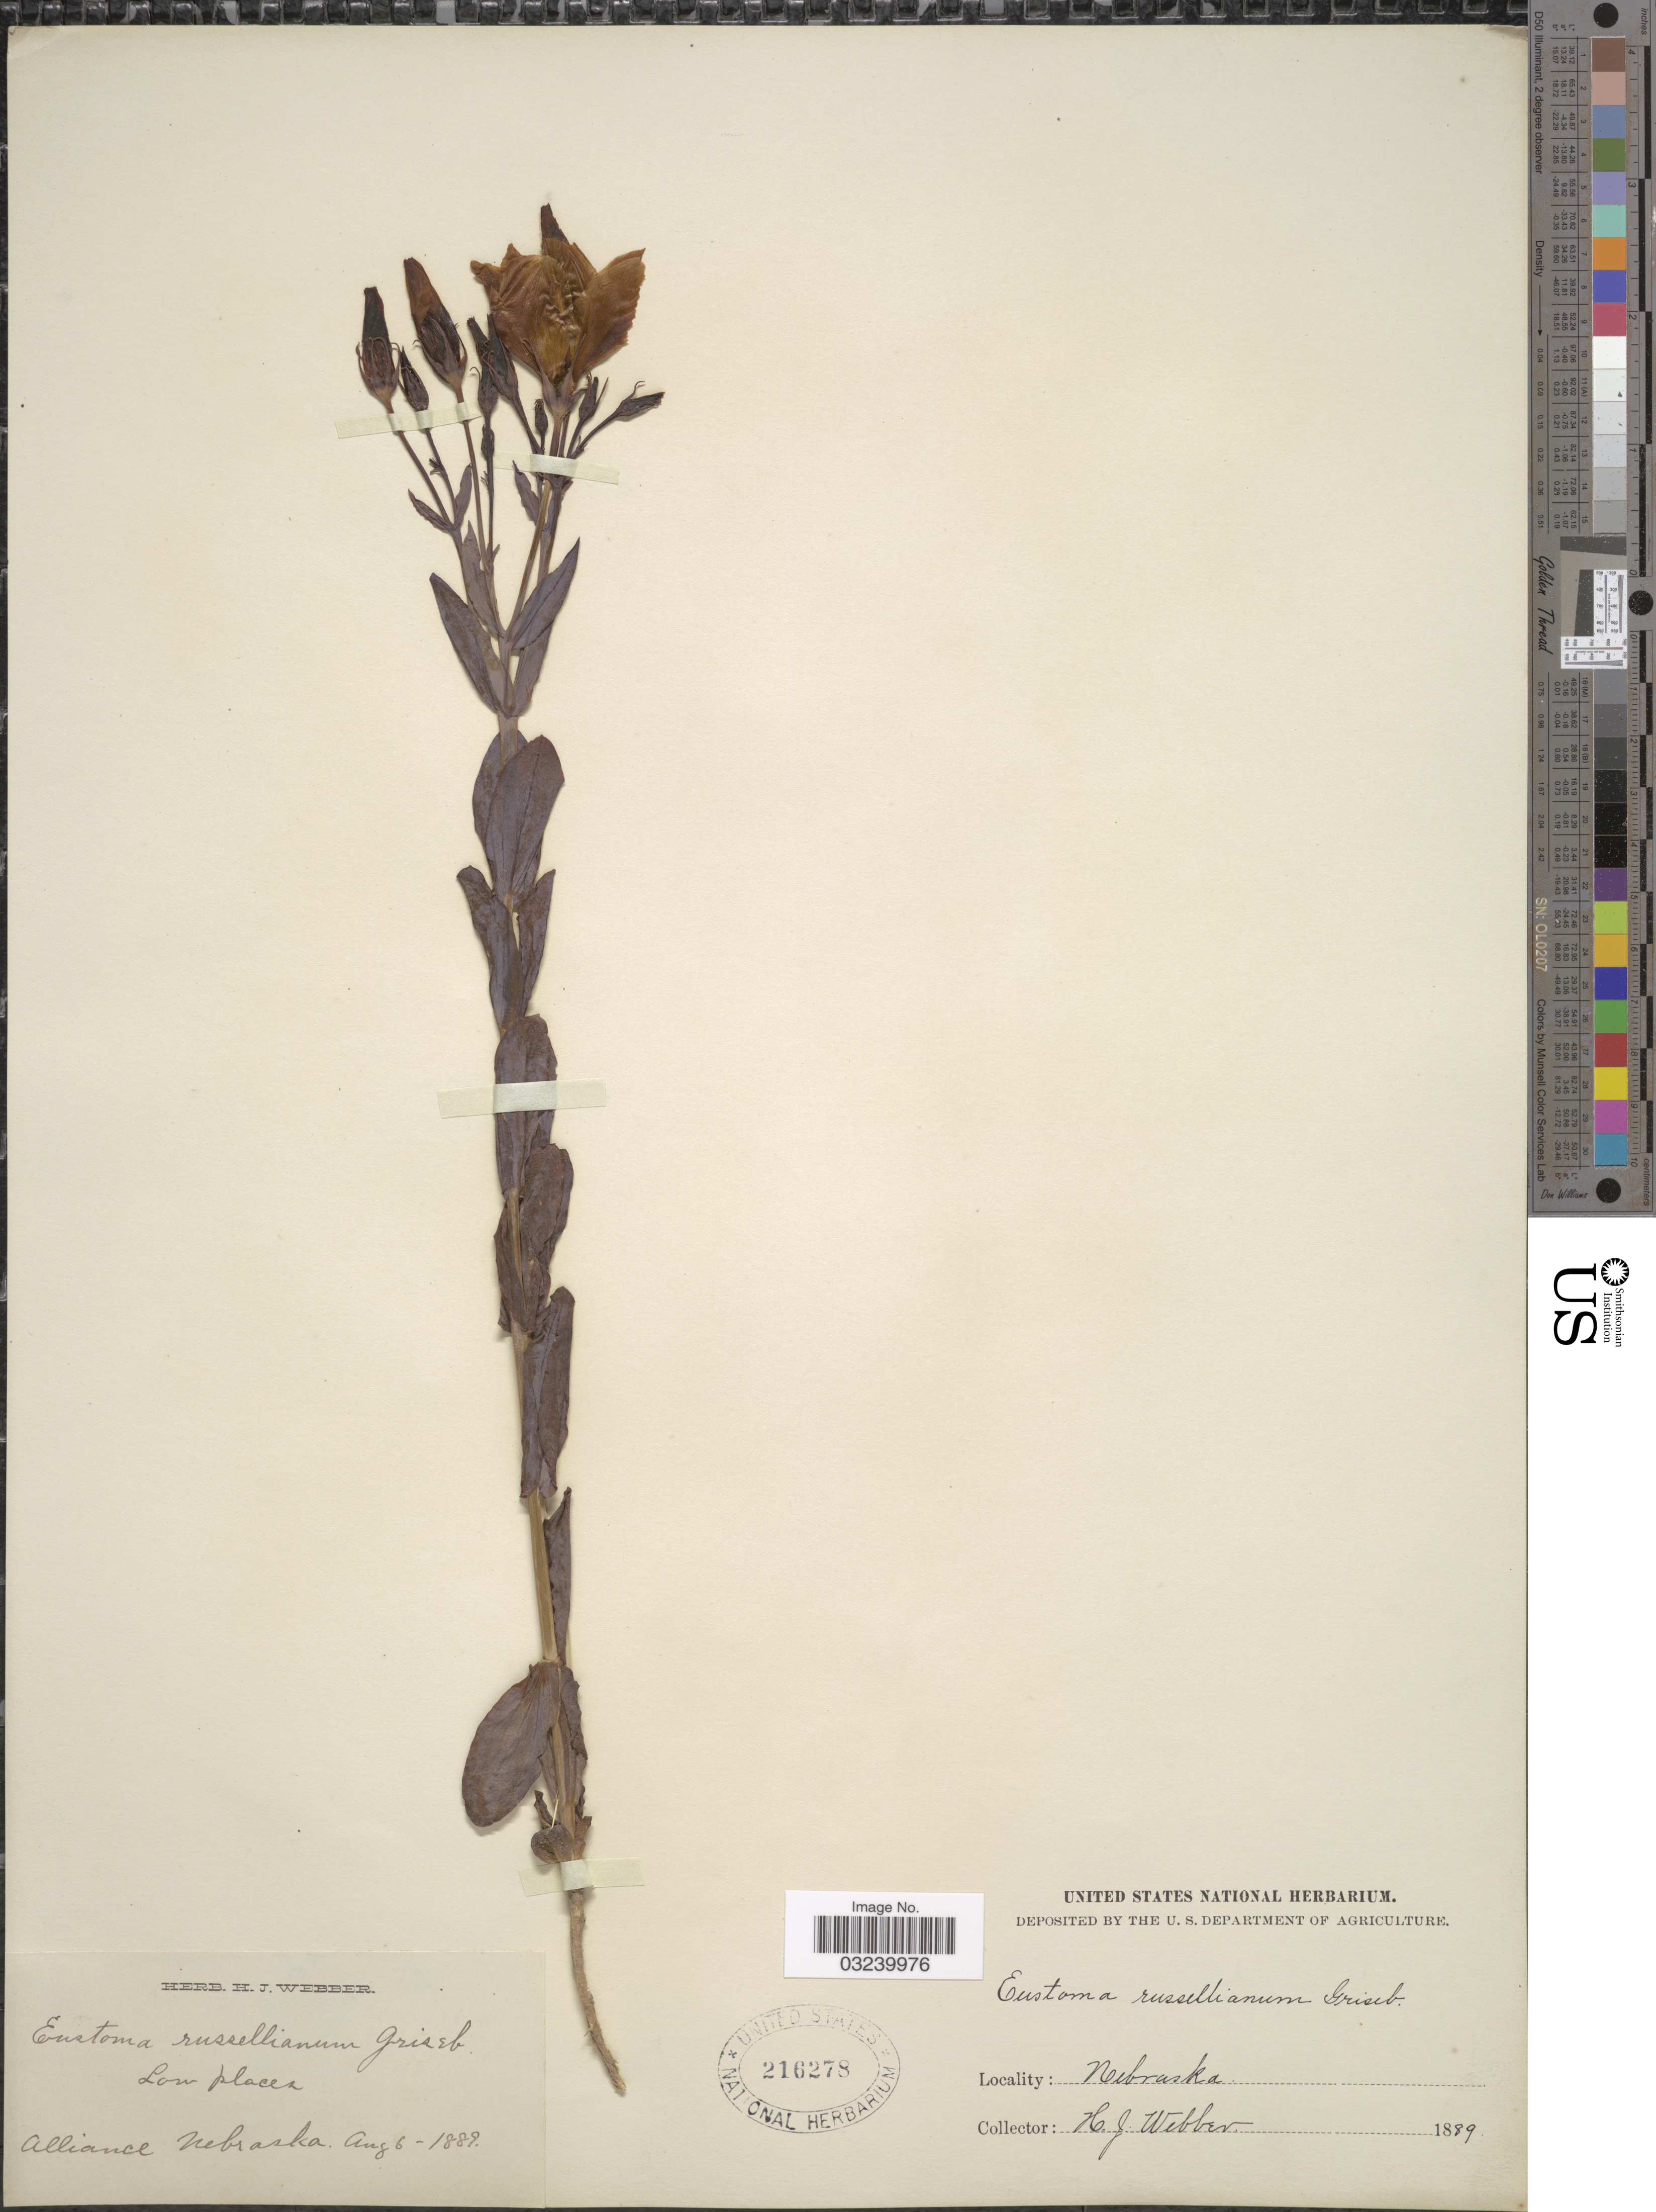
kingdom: Plantae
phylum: Tracheophyta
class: Magnoliopsida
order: Gentianales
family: Gentianaceae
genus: Eustoma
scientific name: Eustoma grandiflorum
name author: (Raf.) Shinners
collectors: H. Webber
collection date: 1889-08-06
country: United States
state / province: Nebraska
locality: Low places, Alliance.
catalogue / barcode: US 216278